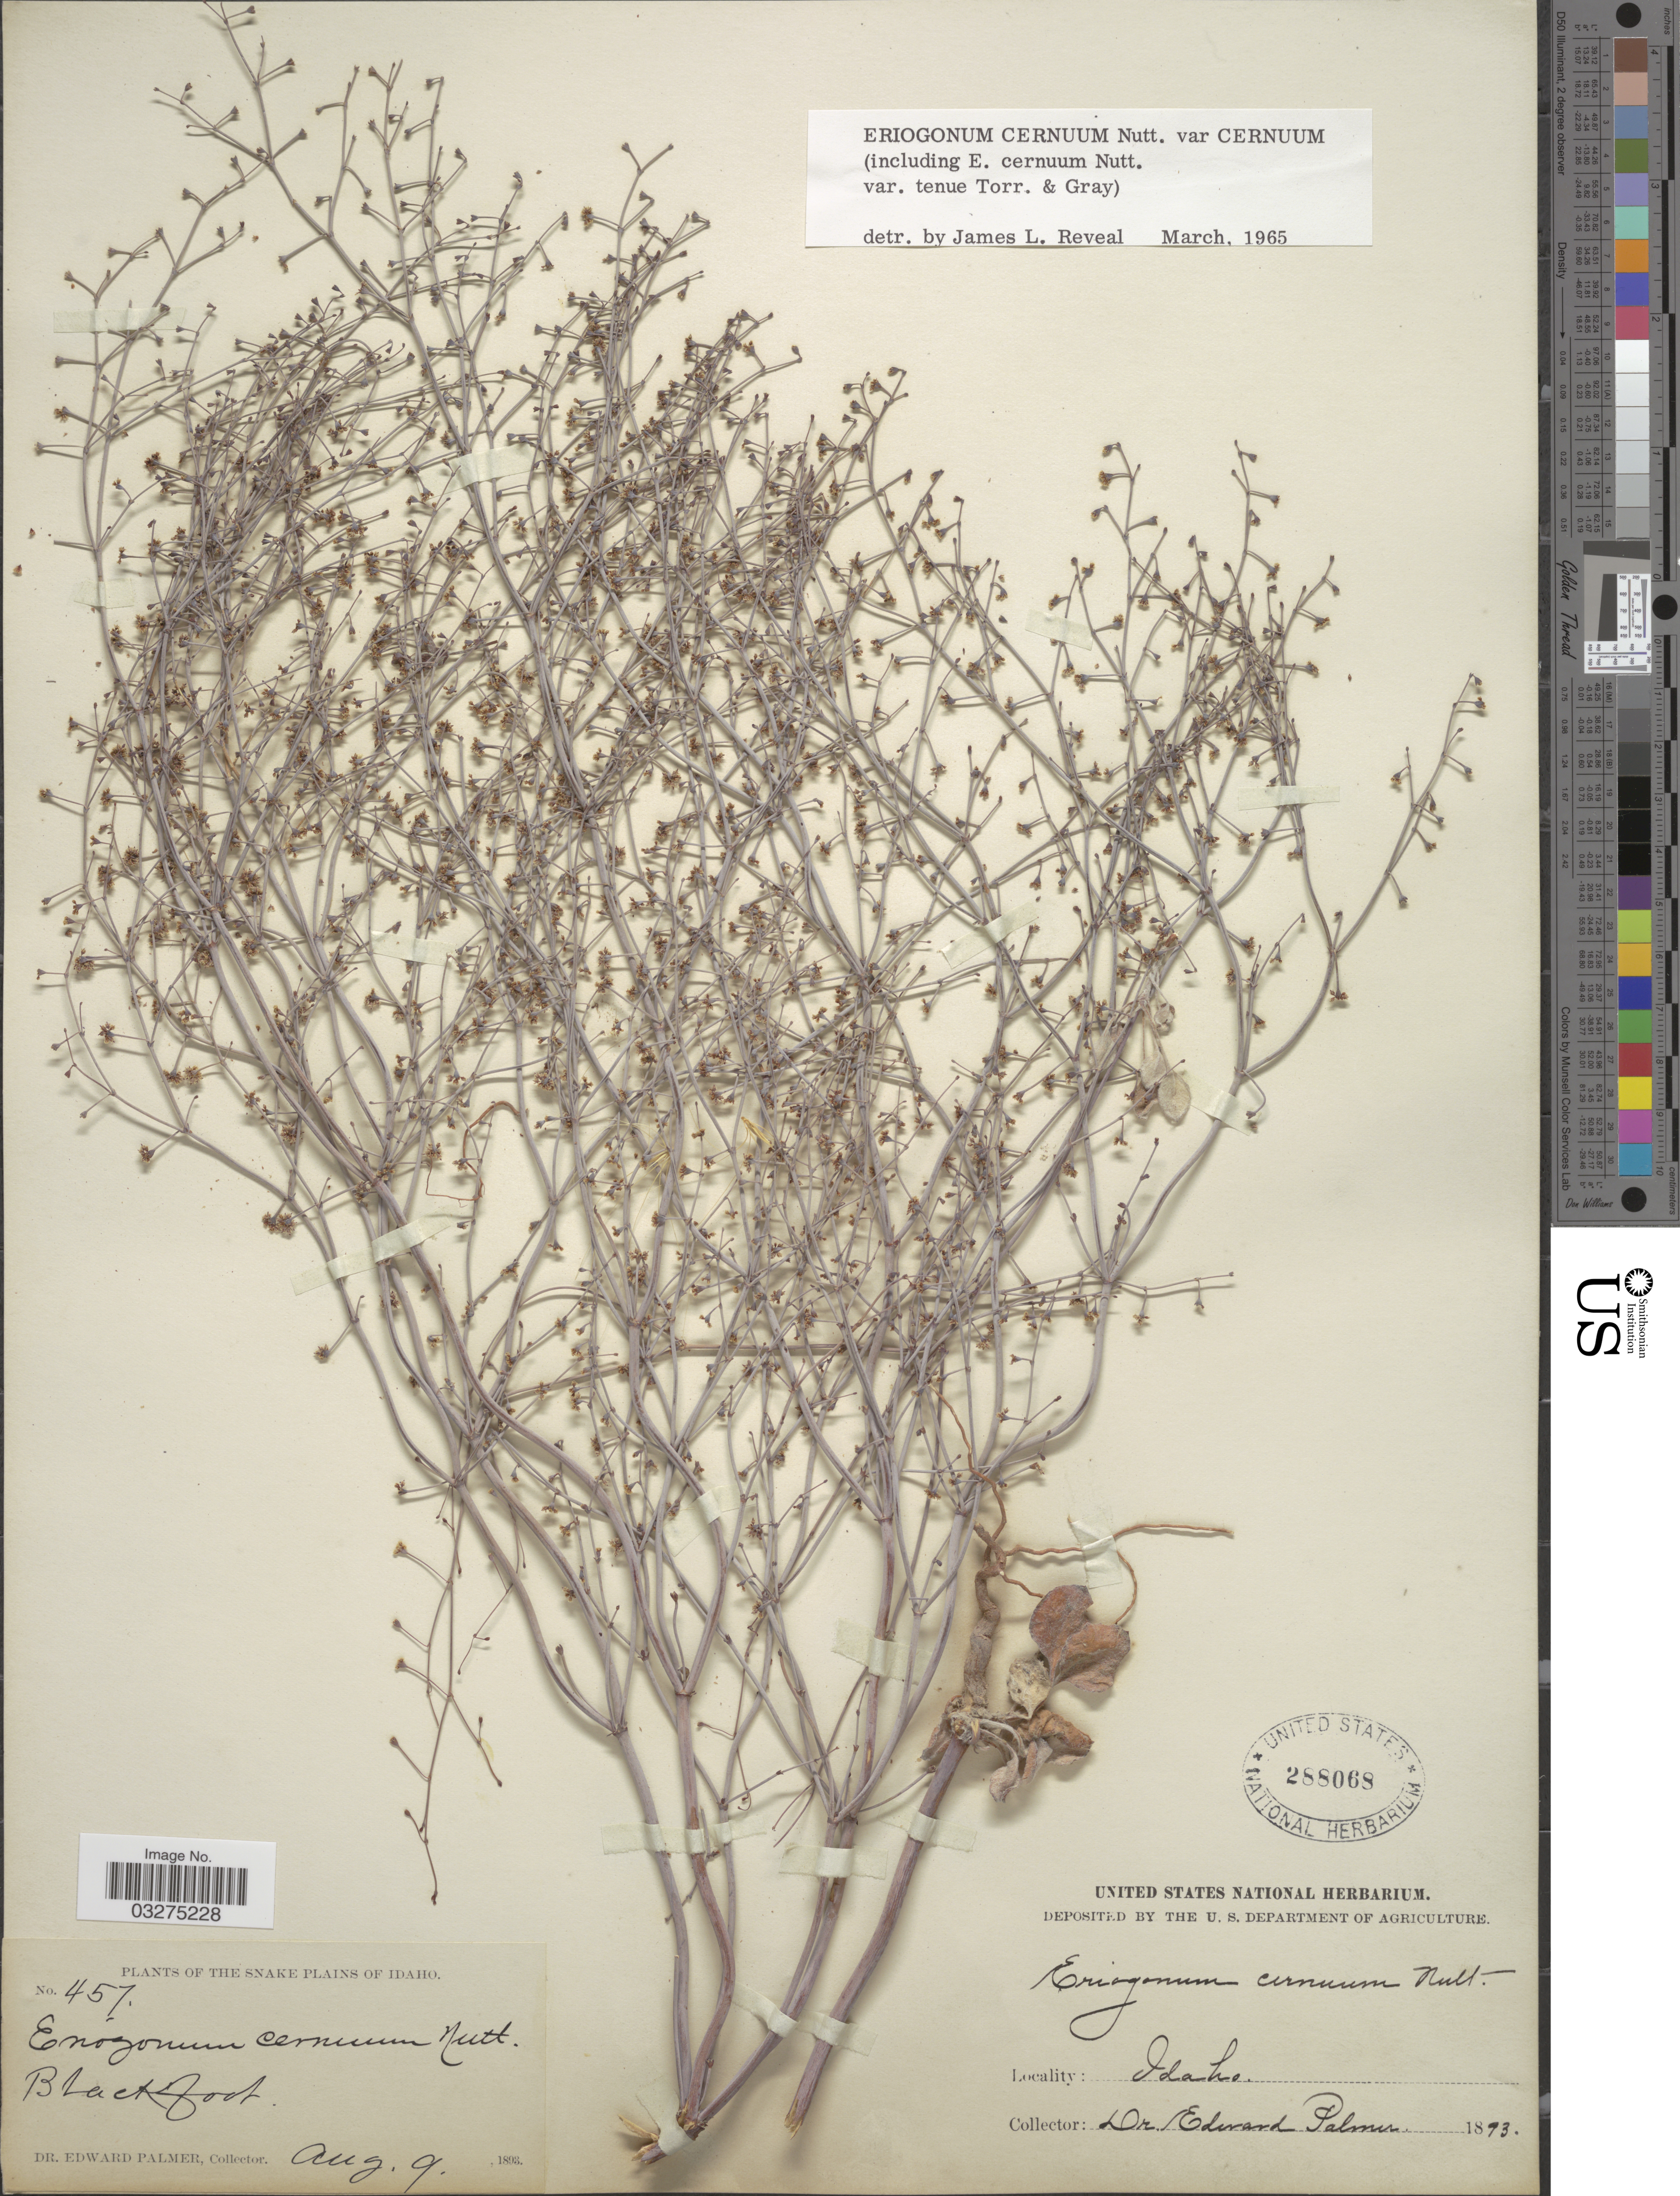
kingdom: Plantae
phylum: Tracheophyta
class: Magnoliopsida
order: Caryophyllales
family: Polygonaceae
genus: Eriogonum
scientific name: Eriogonum cernuum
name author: Nutt.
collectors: E. Palmer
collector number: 457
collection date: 1893-08-09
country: United States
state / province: Idaho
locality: The Snake Plains, Blackfoot.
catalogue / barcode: US 288068